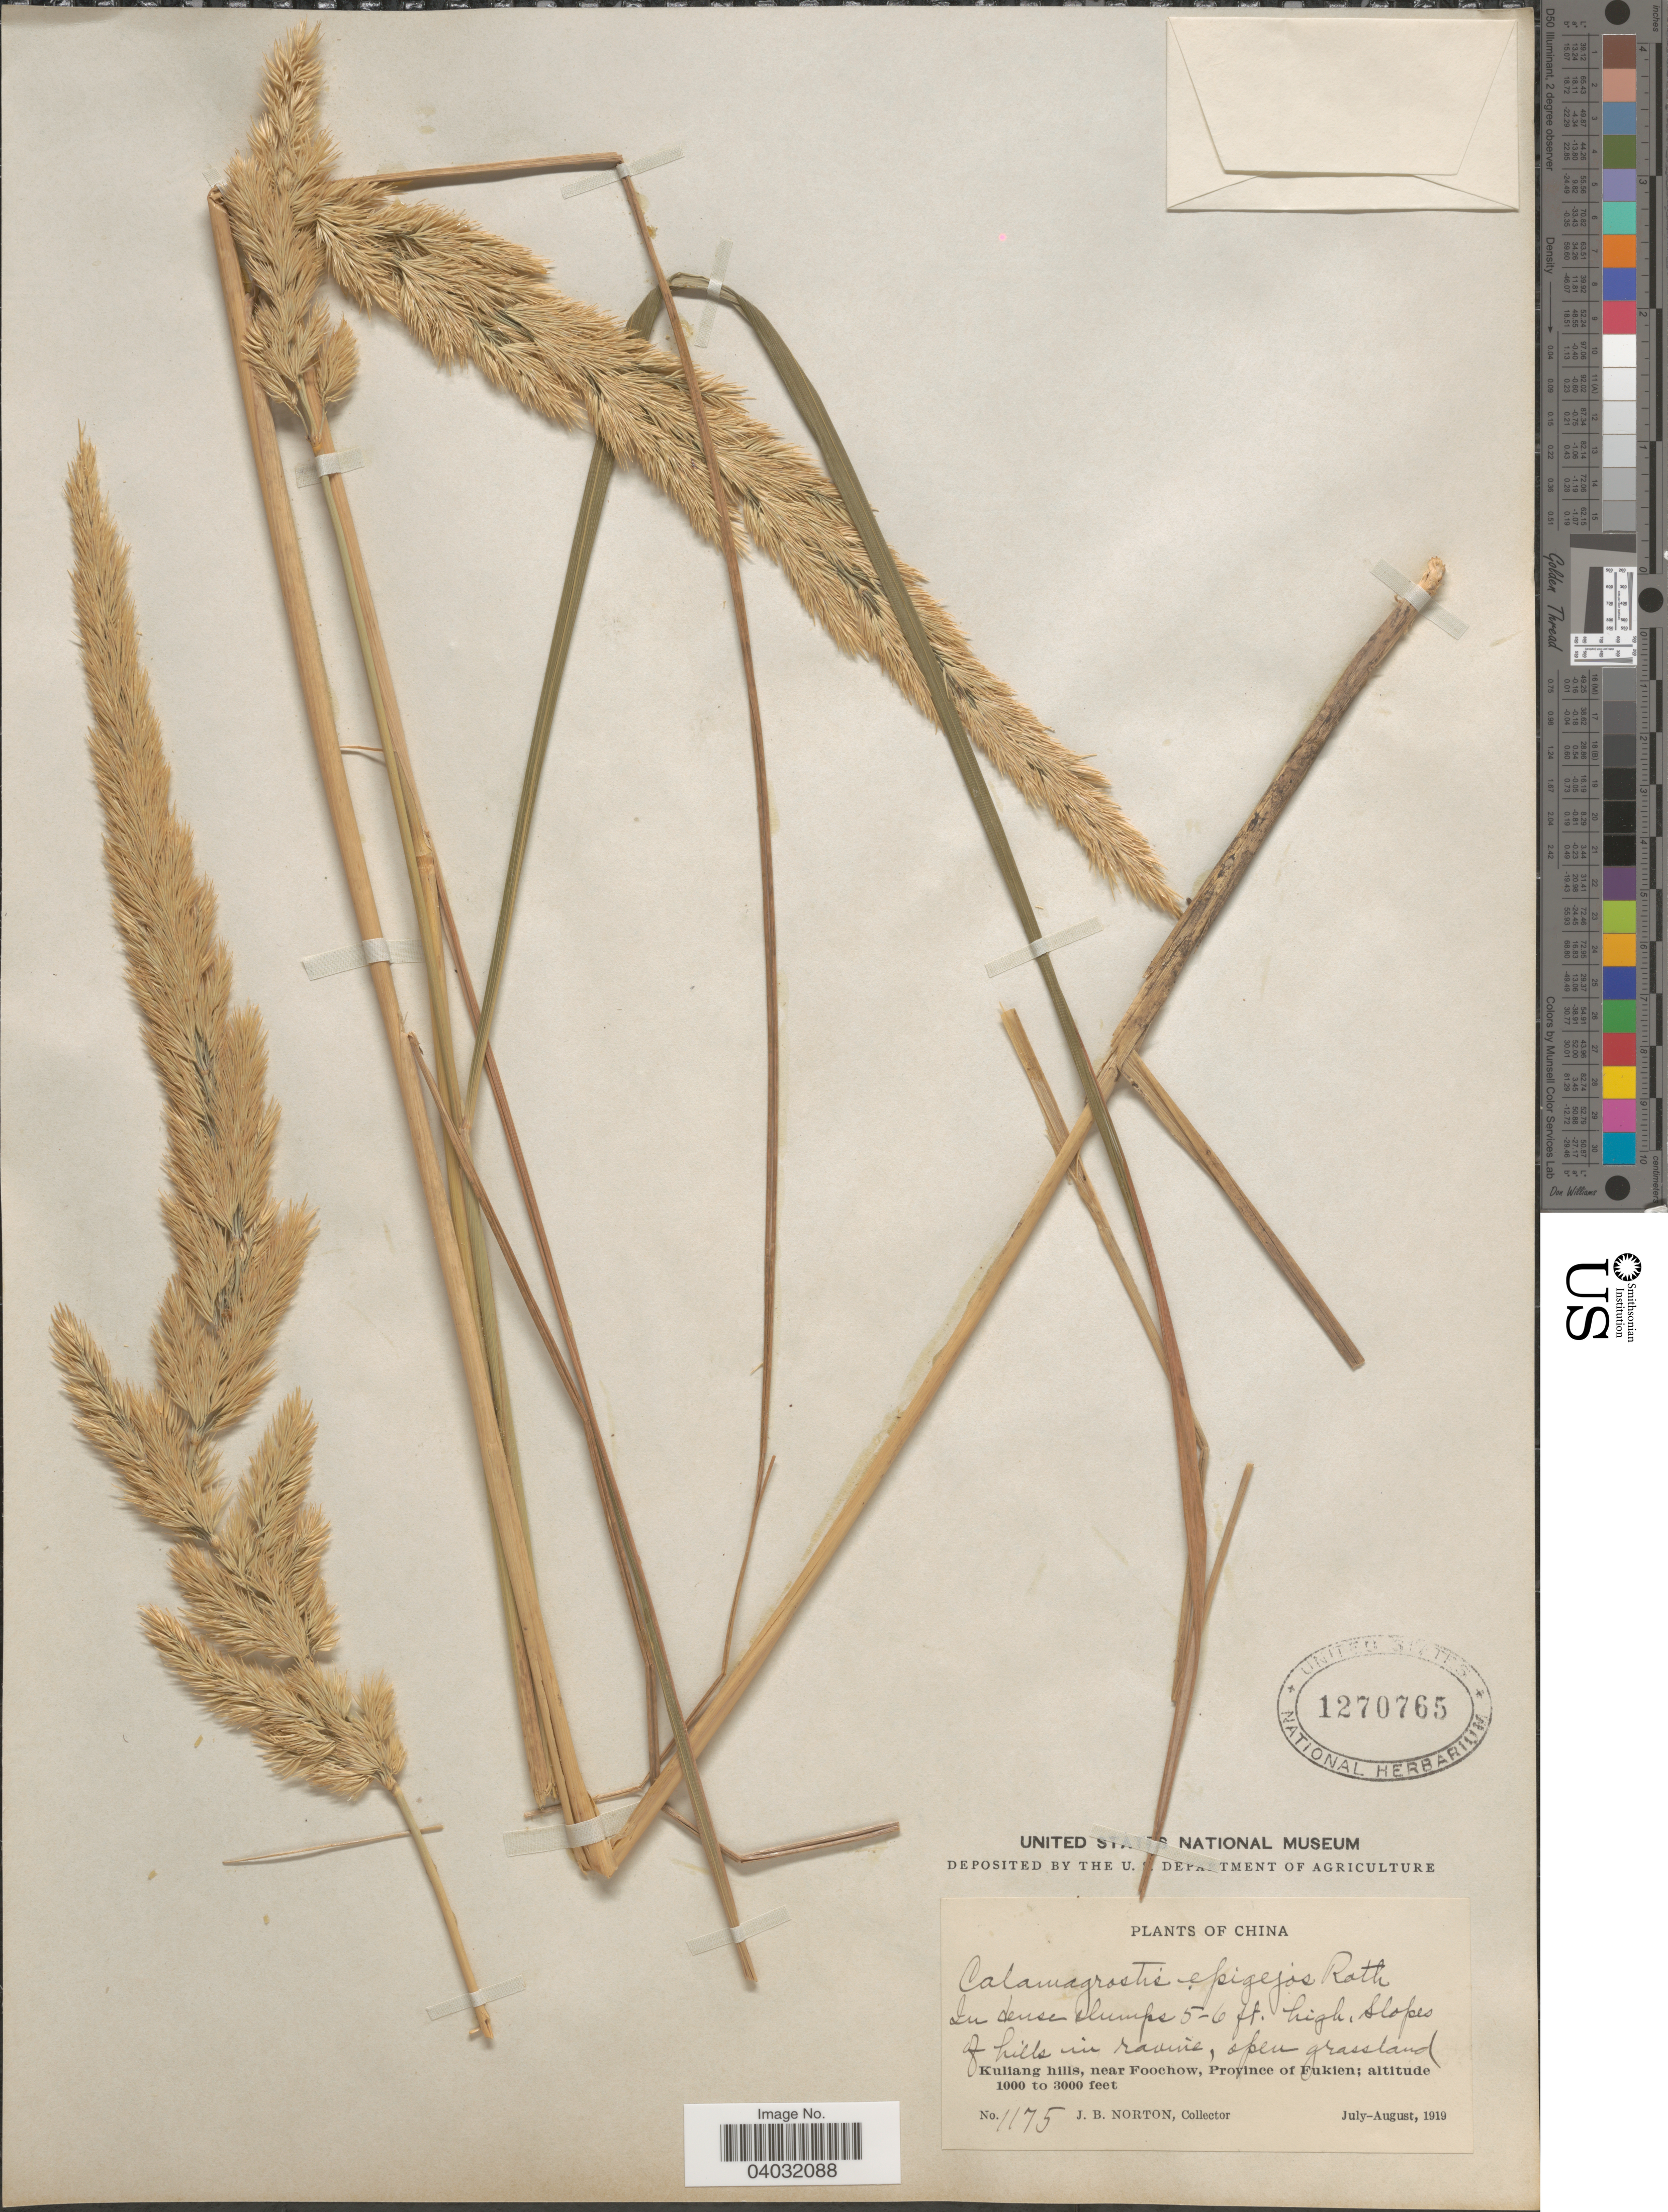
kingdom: Plantae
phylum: Tracheophyta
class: Liliopsida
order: Poales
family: Poaceae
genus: Calamagrostis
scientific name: Calamagrostis epigeios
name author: (L.) Roth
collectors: J. B. Norton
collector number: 1175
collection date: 1919-07/1919-08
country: China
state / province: Fujian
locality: Kuliang hills, near Foochow, Province of Fukien.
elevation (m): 305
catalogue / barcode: US 1270765